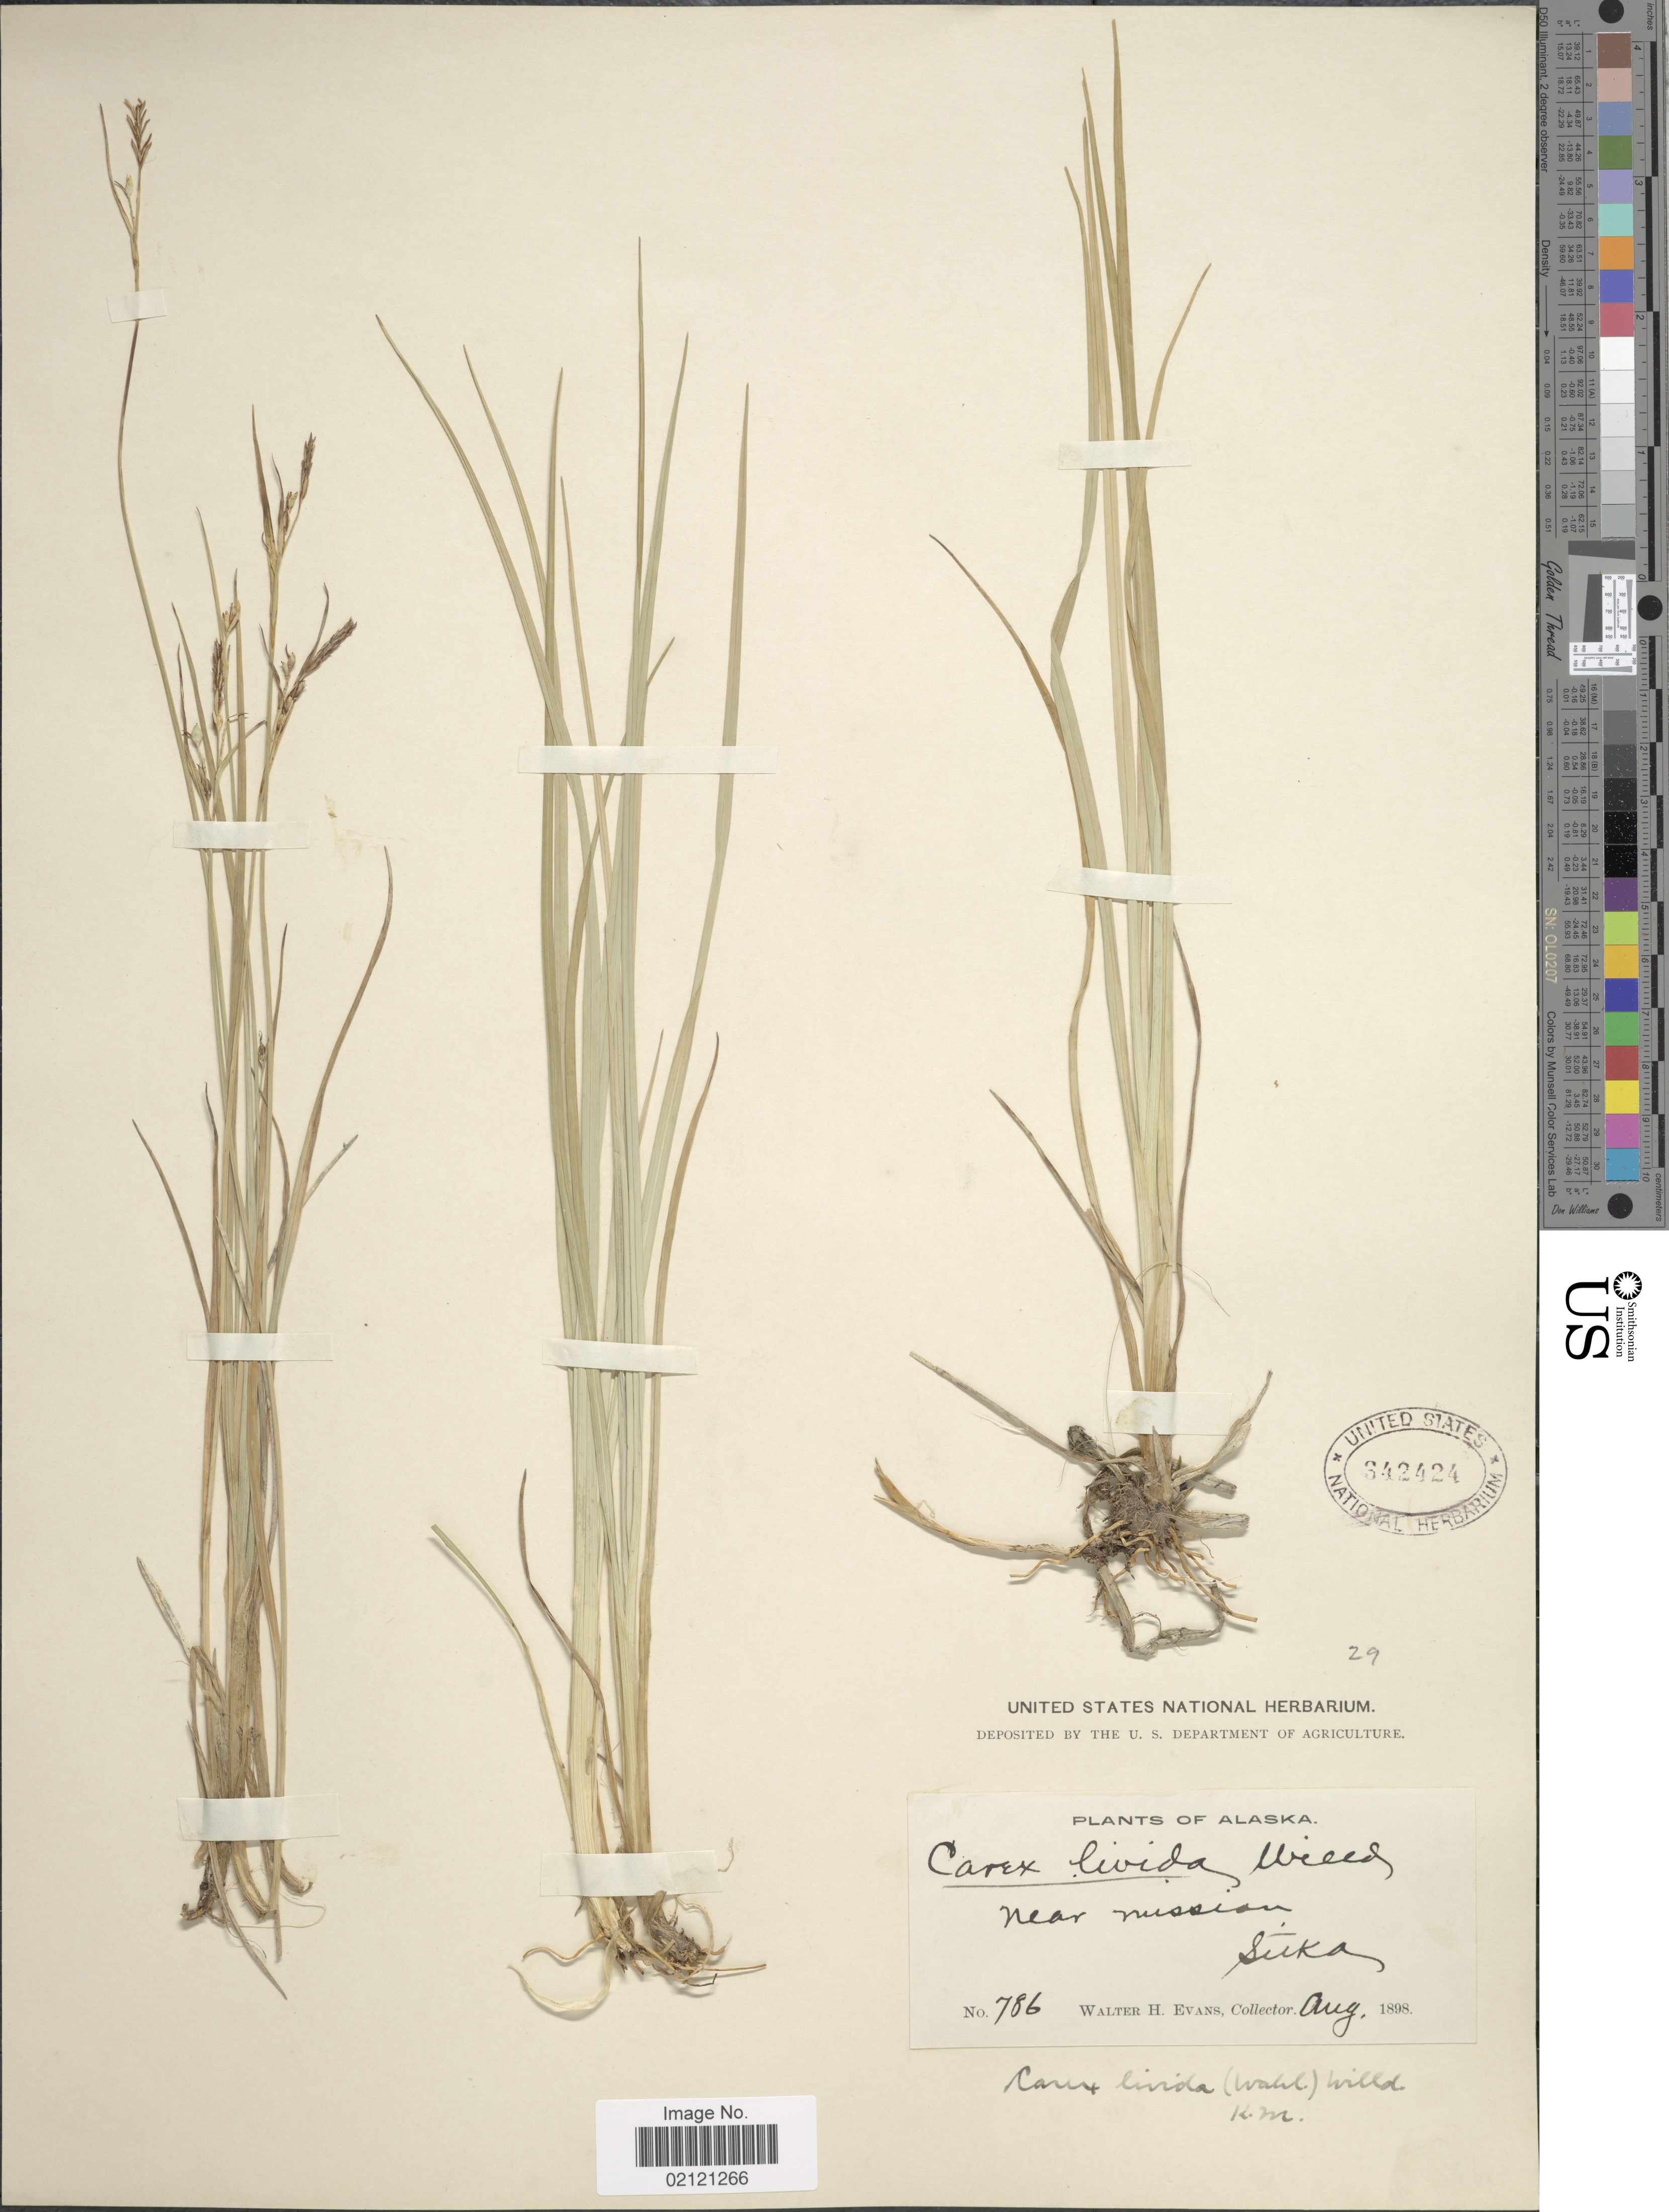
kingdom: Plantae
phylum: Tracheophyta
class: Liliopsida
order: Poales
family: Cyperaceae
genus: Carex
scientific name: Carex livida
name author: (Wahlenb.) Willd.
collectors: W. H. Evans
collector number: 786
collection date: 1898-08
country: United States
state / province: Alaska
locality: Near Mission, Sitka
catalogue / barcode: US 342424